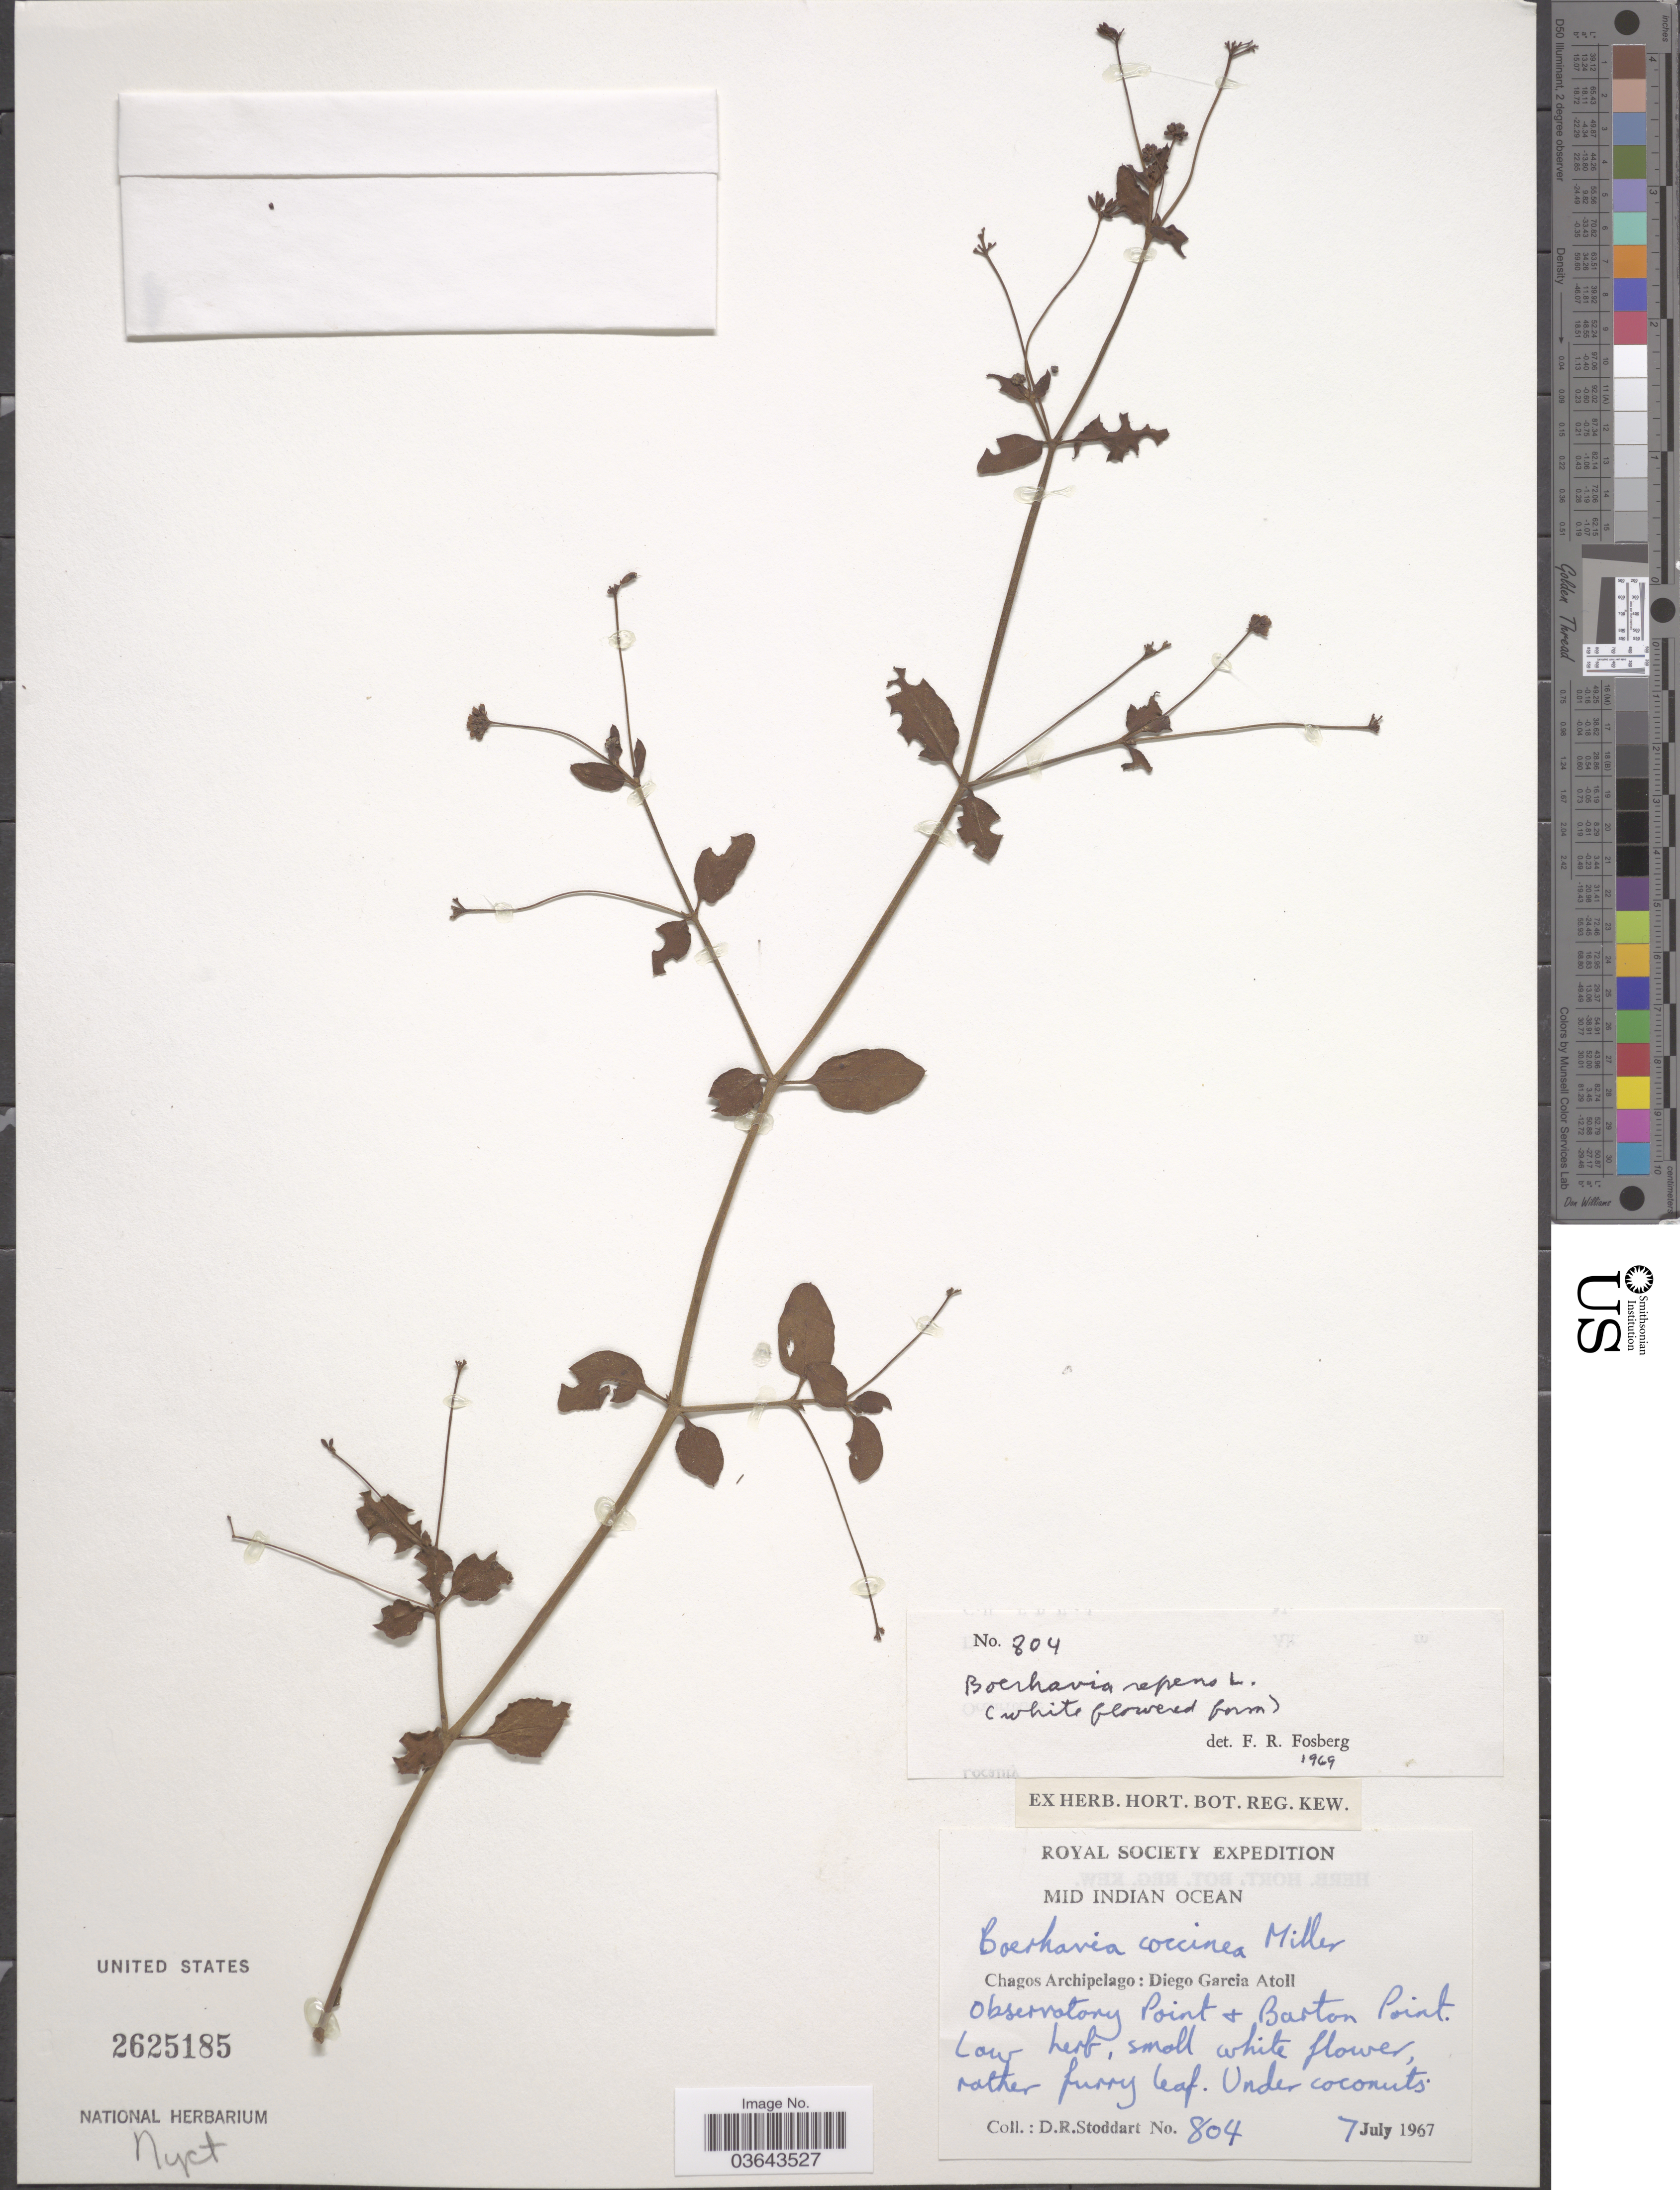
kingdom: Plantae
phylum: Tracheophyta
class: Magnoliopsida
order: Caryophyllales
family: Nyctaginaceae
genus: Boerhavia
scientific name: Boerhavia repens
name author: L.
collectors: D. R. Stoddart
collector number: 804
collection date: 1967-07-07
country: British Indian Ocean Territory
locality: Mid Indian Ocean. Diego Garcia Atoll observatory Point & Barton Point.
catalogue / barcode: US 2625185